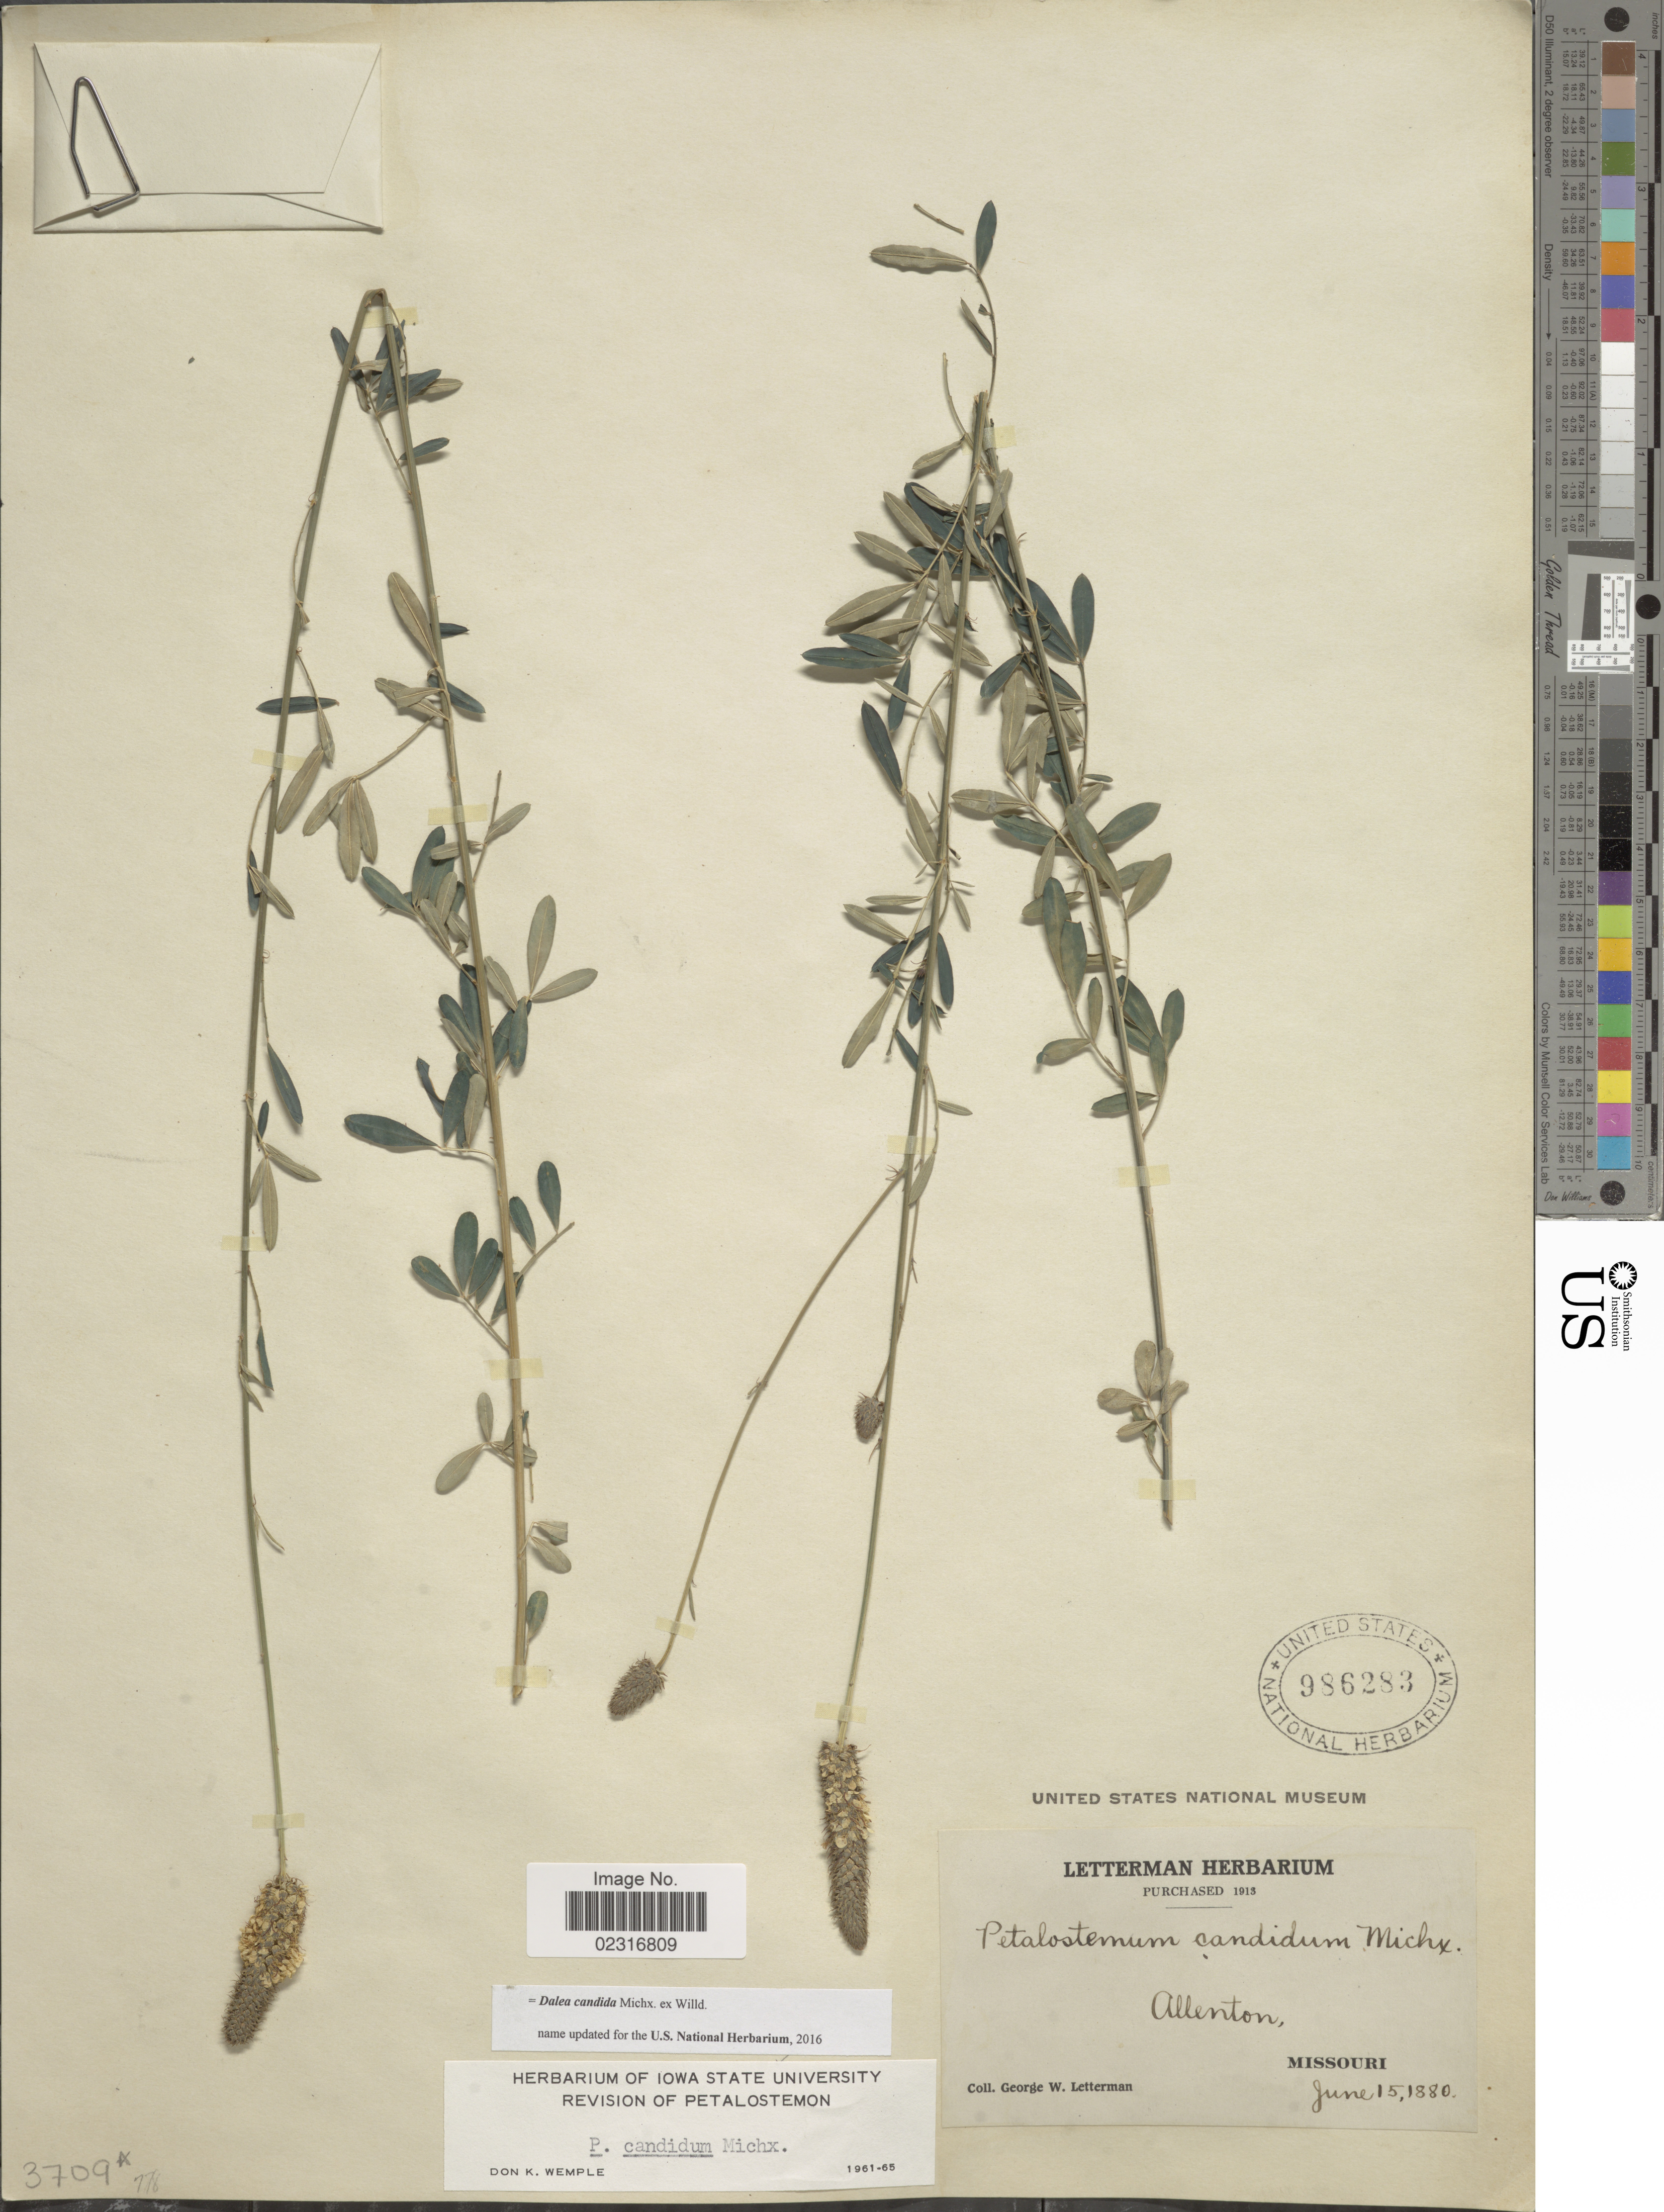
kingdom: Plantae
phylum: Tracheophyta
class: Magnoliopsida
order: Fabales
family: Fabaceae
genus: Dalea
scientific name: Dalea candida var. candida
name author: Michx. ex Willd.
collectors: G. W. Letterman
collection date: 1880-06-15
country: United States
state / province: Missouri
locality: Allenton.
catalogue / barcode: US 986283